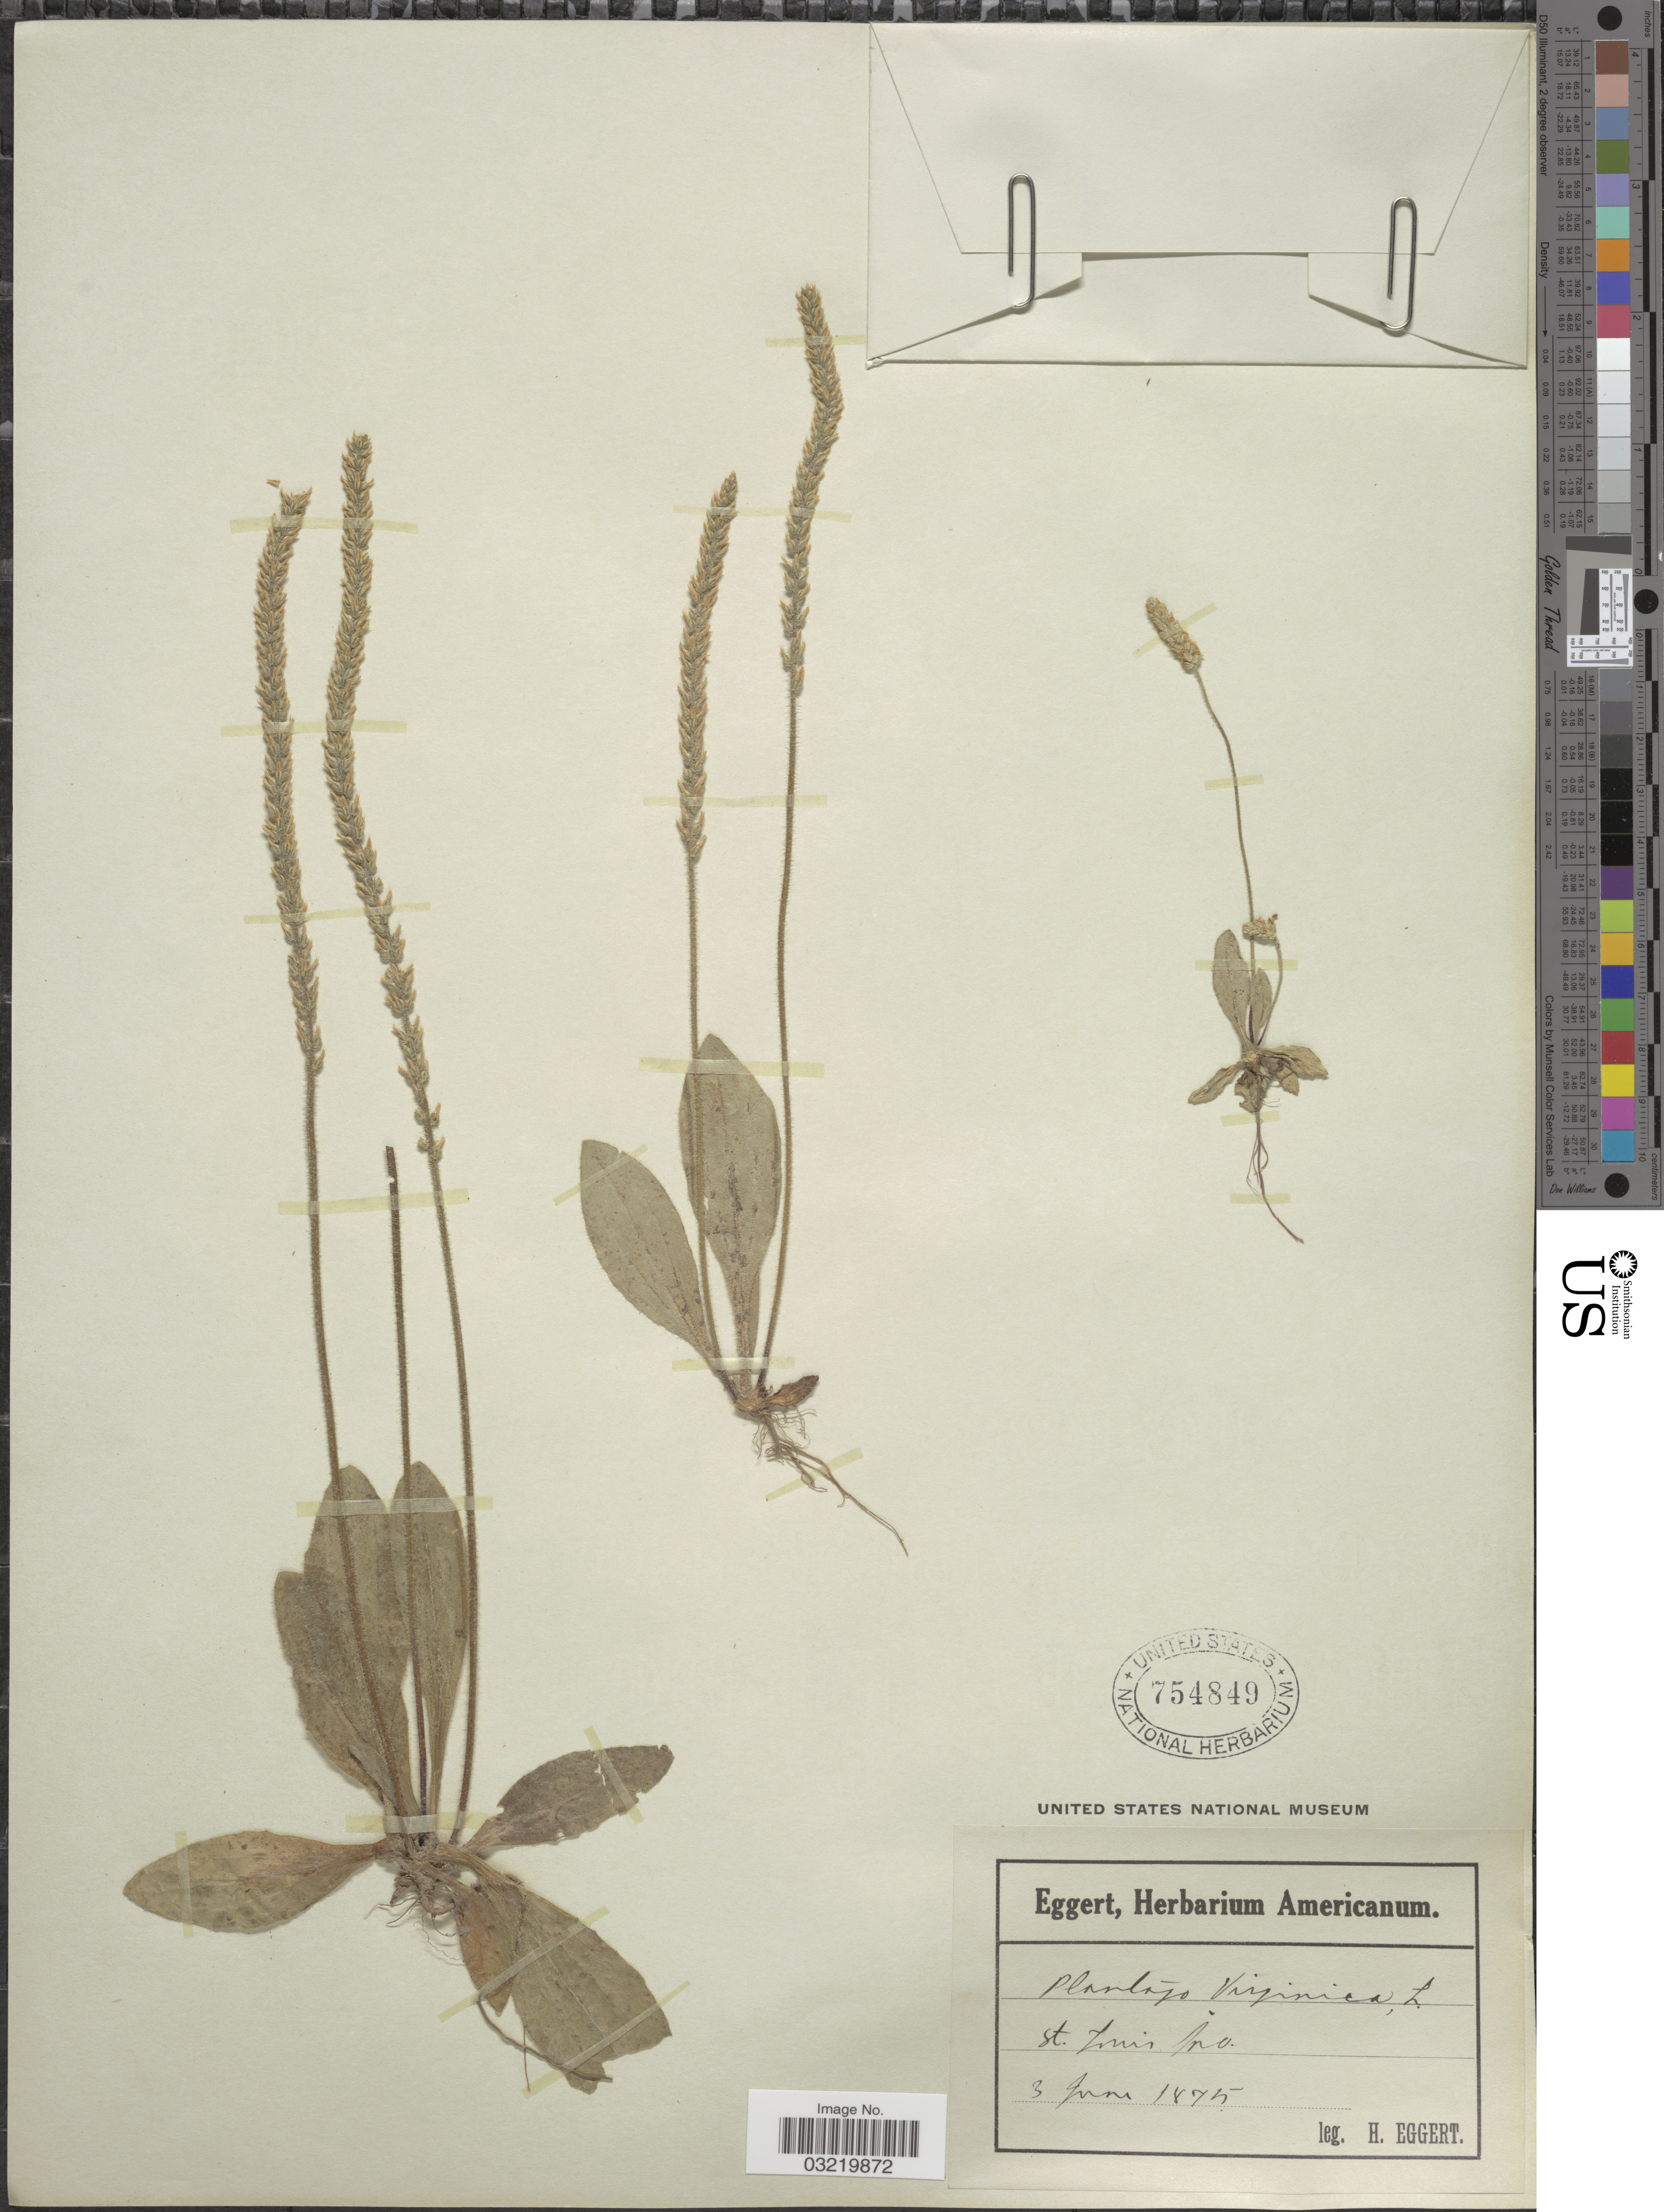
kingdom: Plantae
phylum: Tracheophyta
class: Magnoliopsida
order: Lamiales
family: Plantaginaceae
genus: Plantago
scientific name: Plantago virginica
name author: L.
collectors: H. Eggert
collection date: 1875-06-03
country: United States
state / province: Missouri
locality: St. Louis.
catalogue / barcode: US 754849